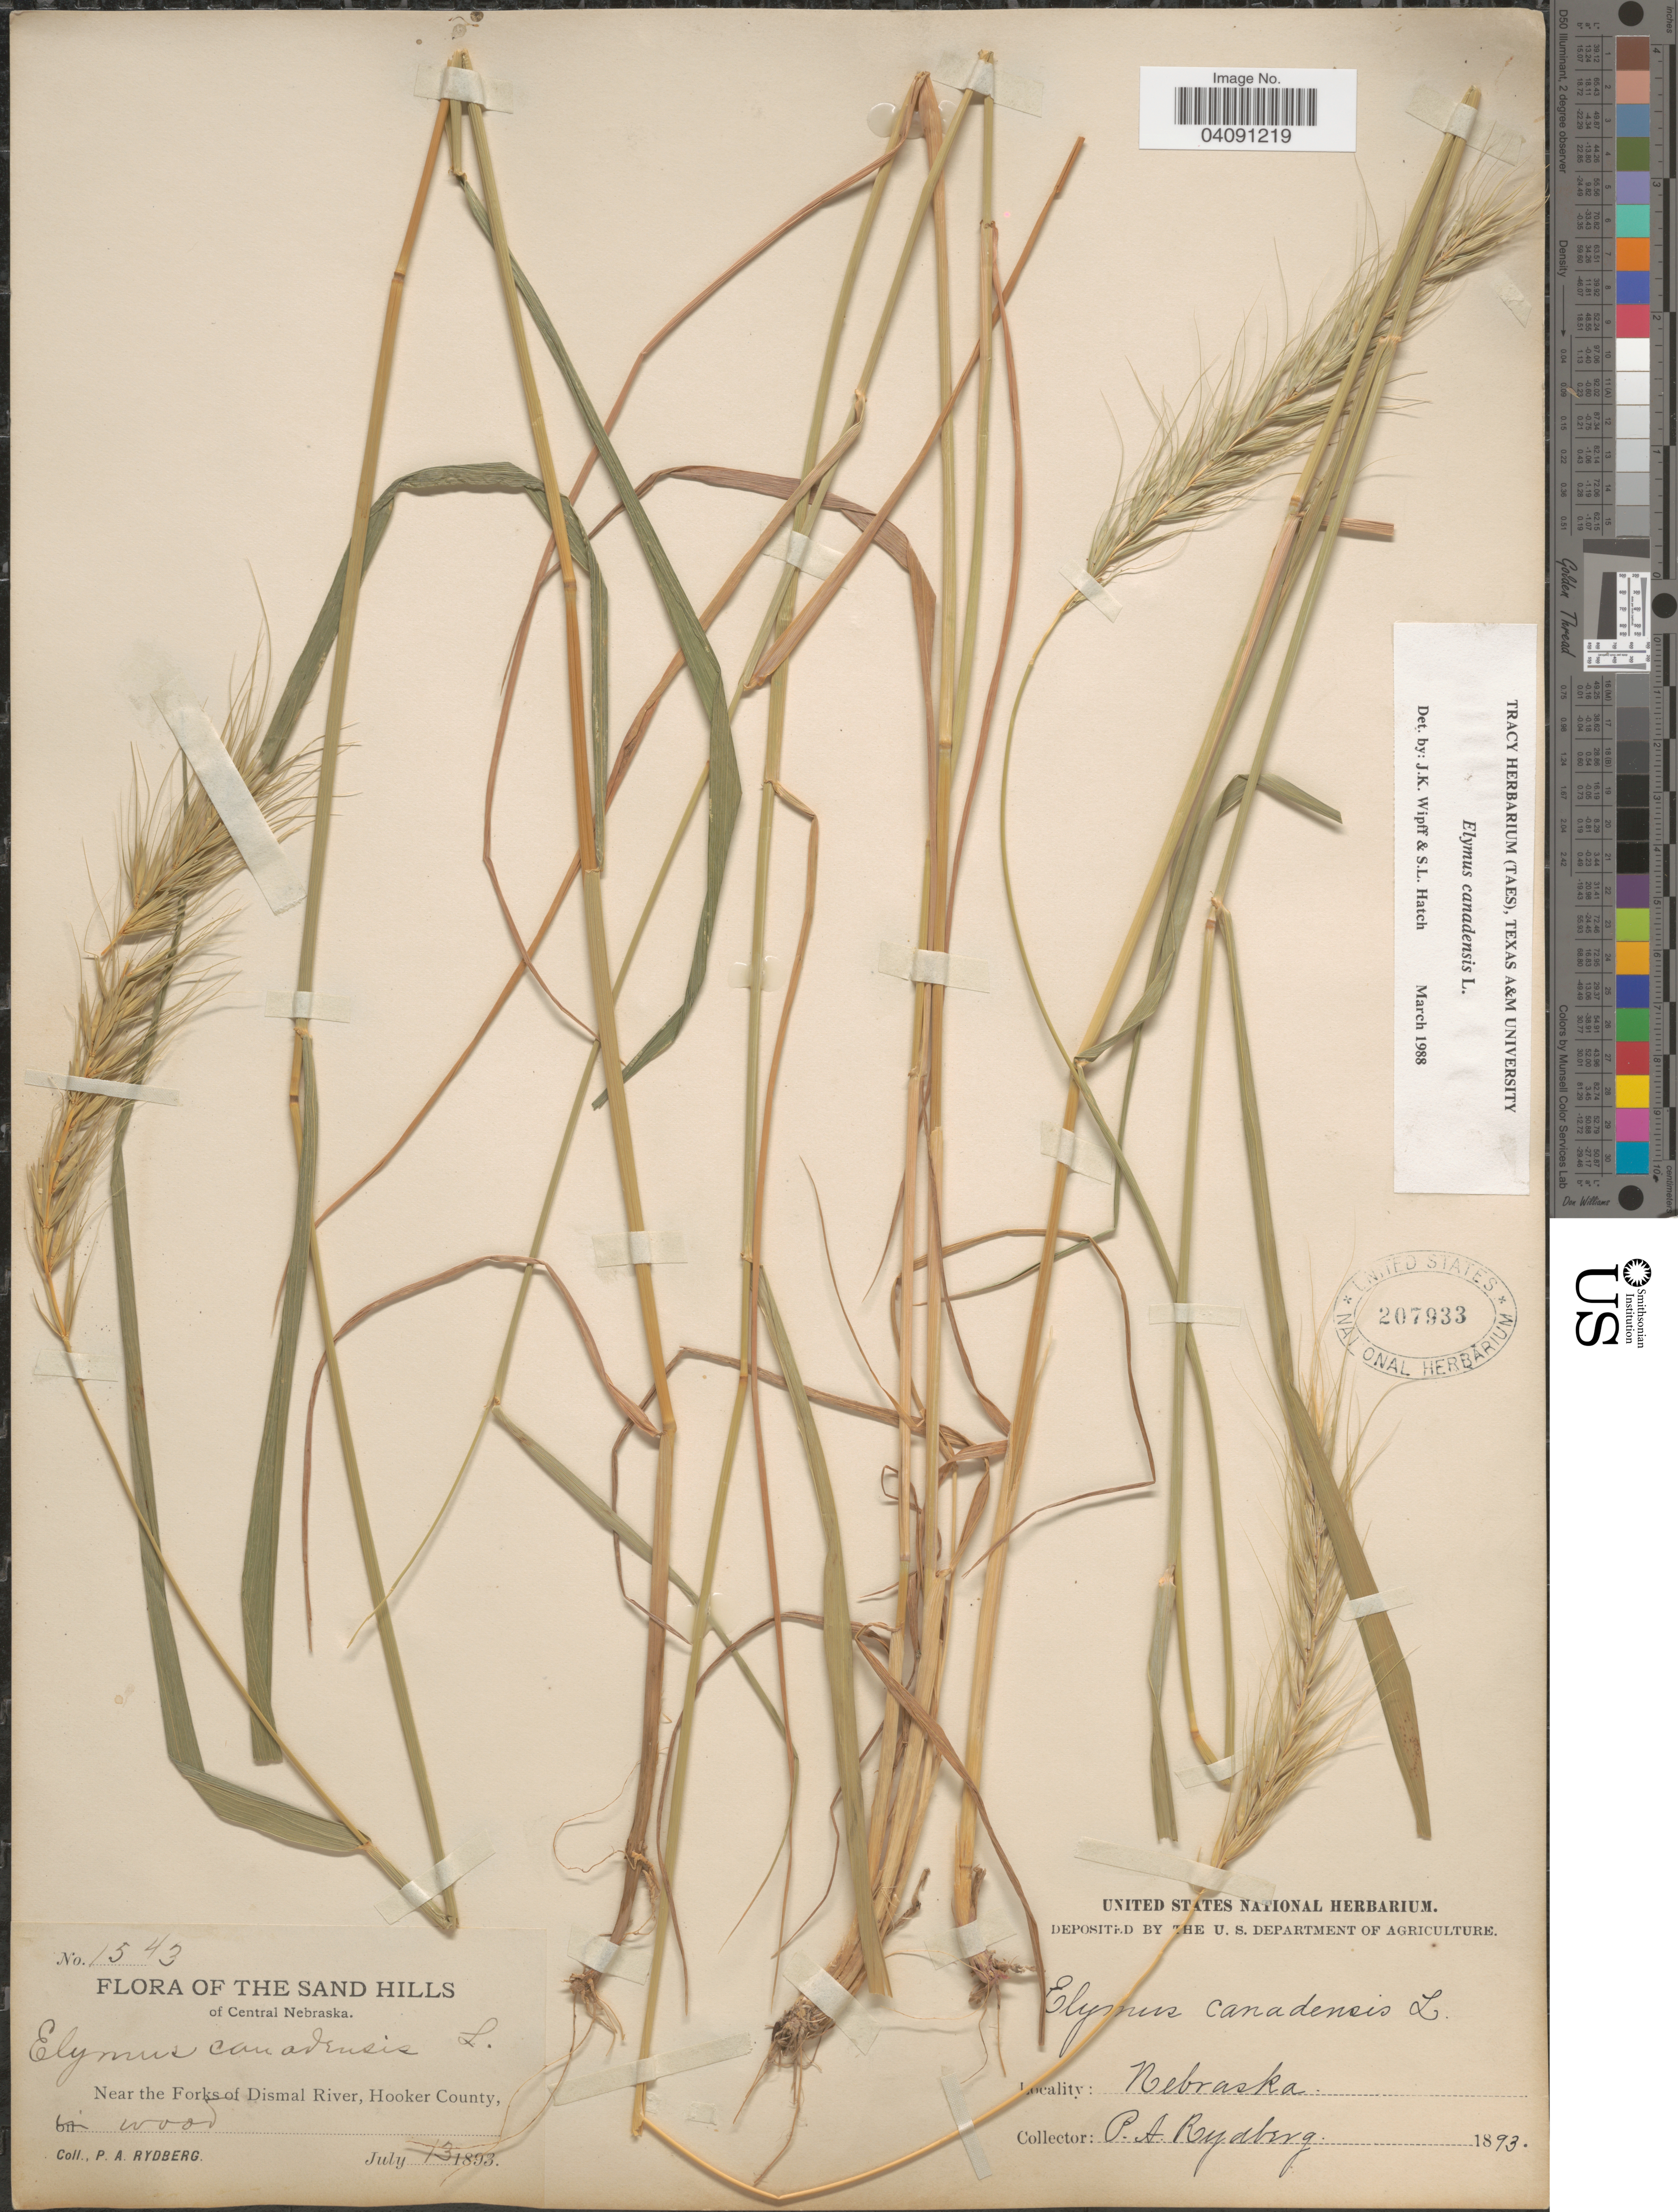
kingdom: Plantae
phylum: Tracheophyta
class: Liliopsida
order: Poales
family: Poaceae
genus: Elymus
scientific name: Elymus canadensis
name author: L.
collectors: P. A. Rydberg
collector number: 1543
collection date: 1893-07-13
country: United States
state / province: Nebraska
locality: Sand Hills of Central Nebraska. Near the Forks of Dismal River, Hooker County.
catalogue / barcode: US 207933